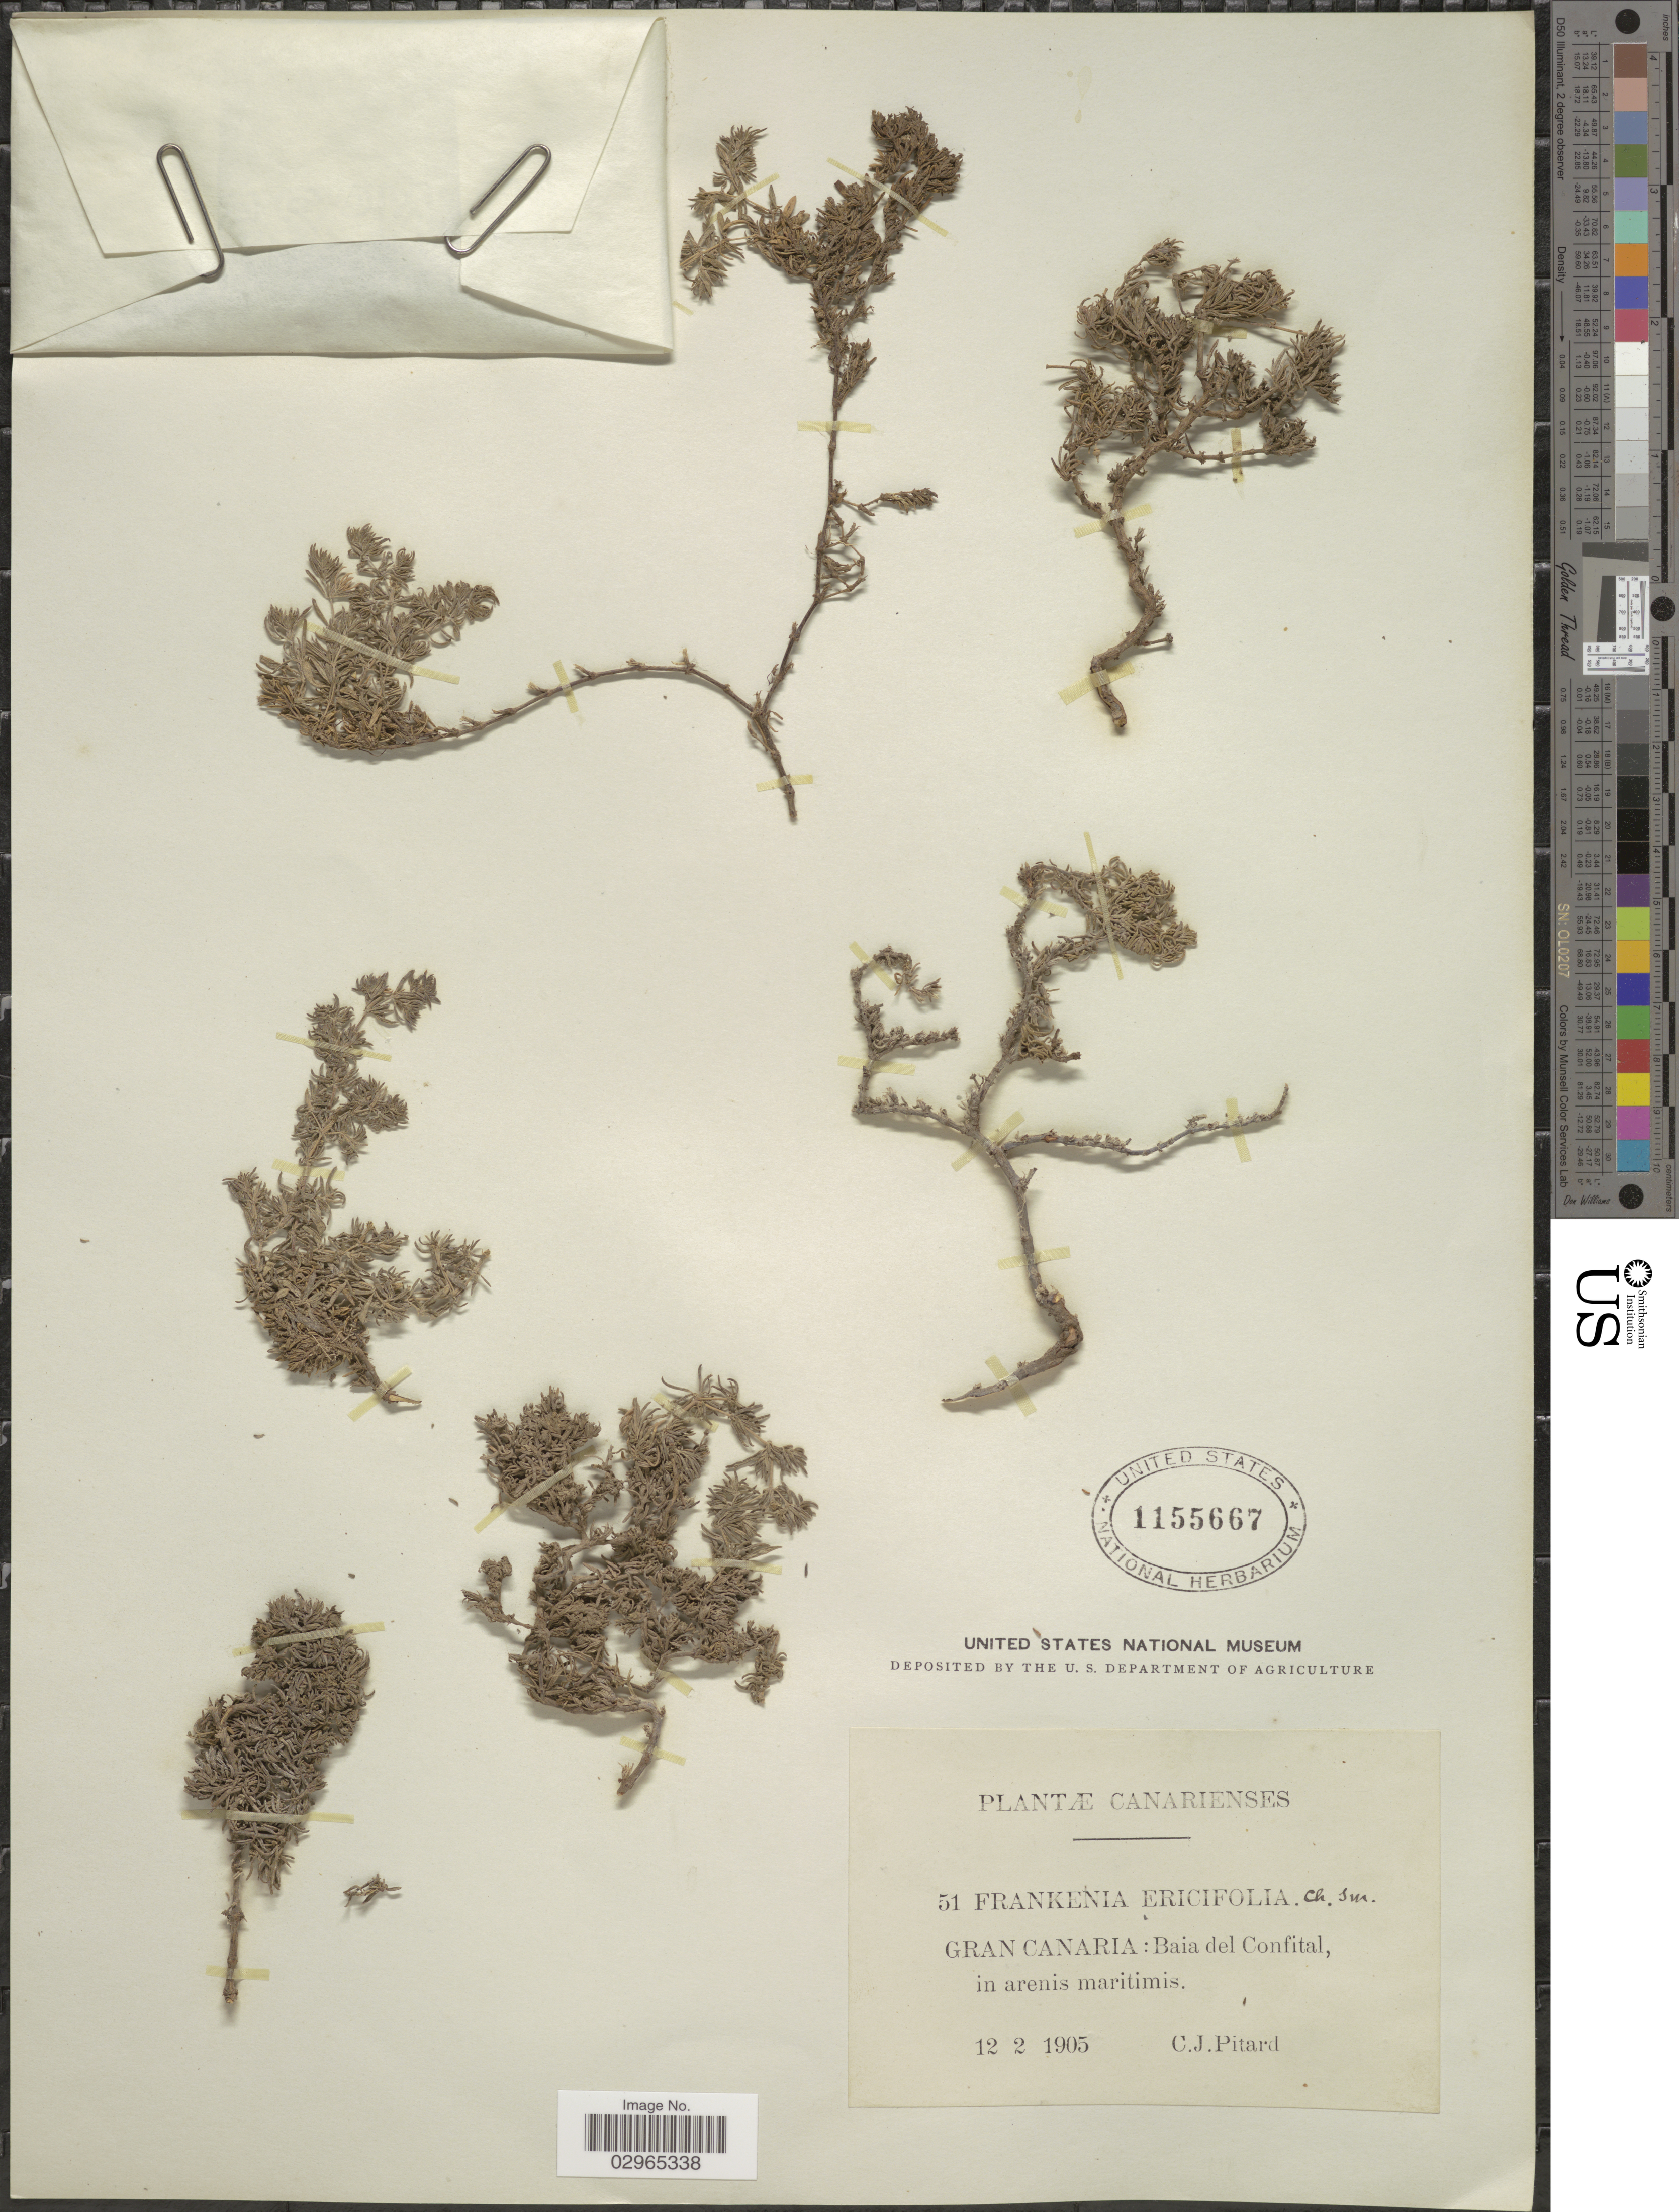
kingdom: Plantae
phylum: Tracheophyta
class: Magnoliopsida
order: Caryophyllales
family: Frankeniaceae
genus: Frankenia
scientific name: Frankenia ericifolia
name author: C. Sm.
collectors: C. Pitard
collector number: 51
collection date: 1905-02-12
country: Spain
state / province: Canarias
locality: Gran Canaria: Baia del Confital, in arenis maritimis.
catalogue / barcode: US 1155667